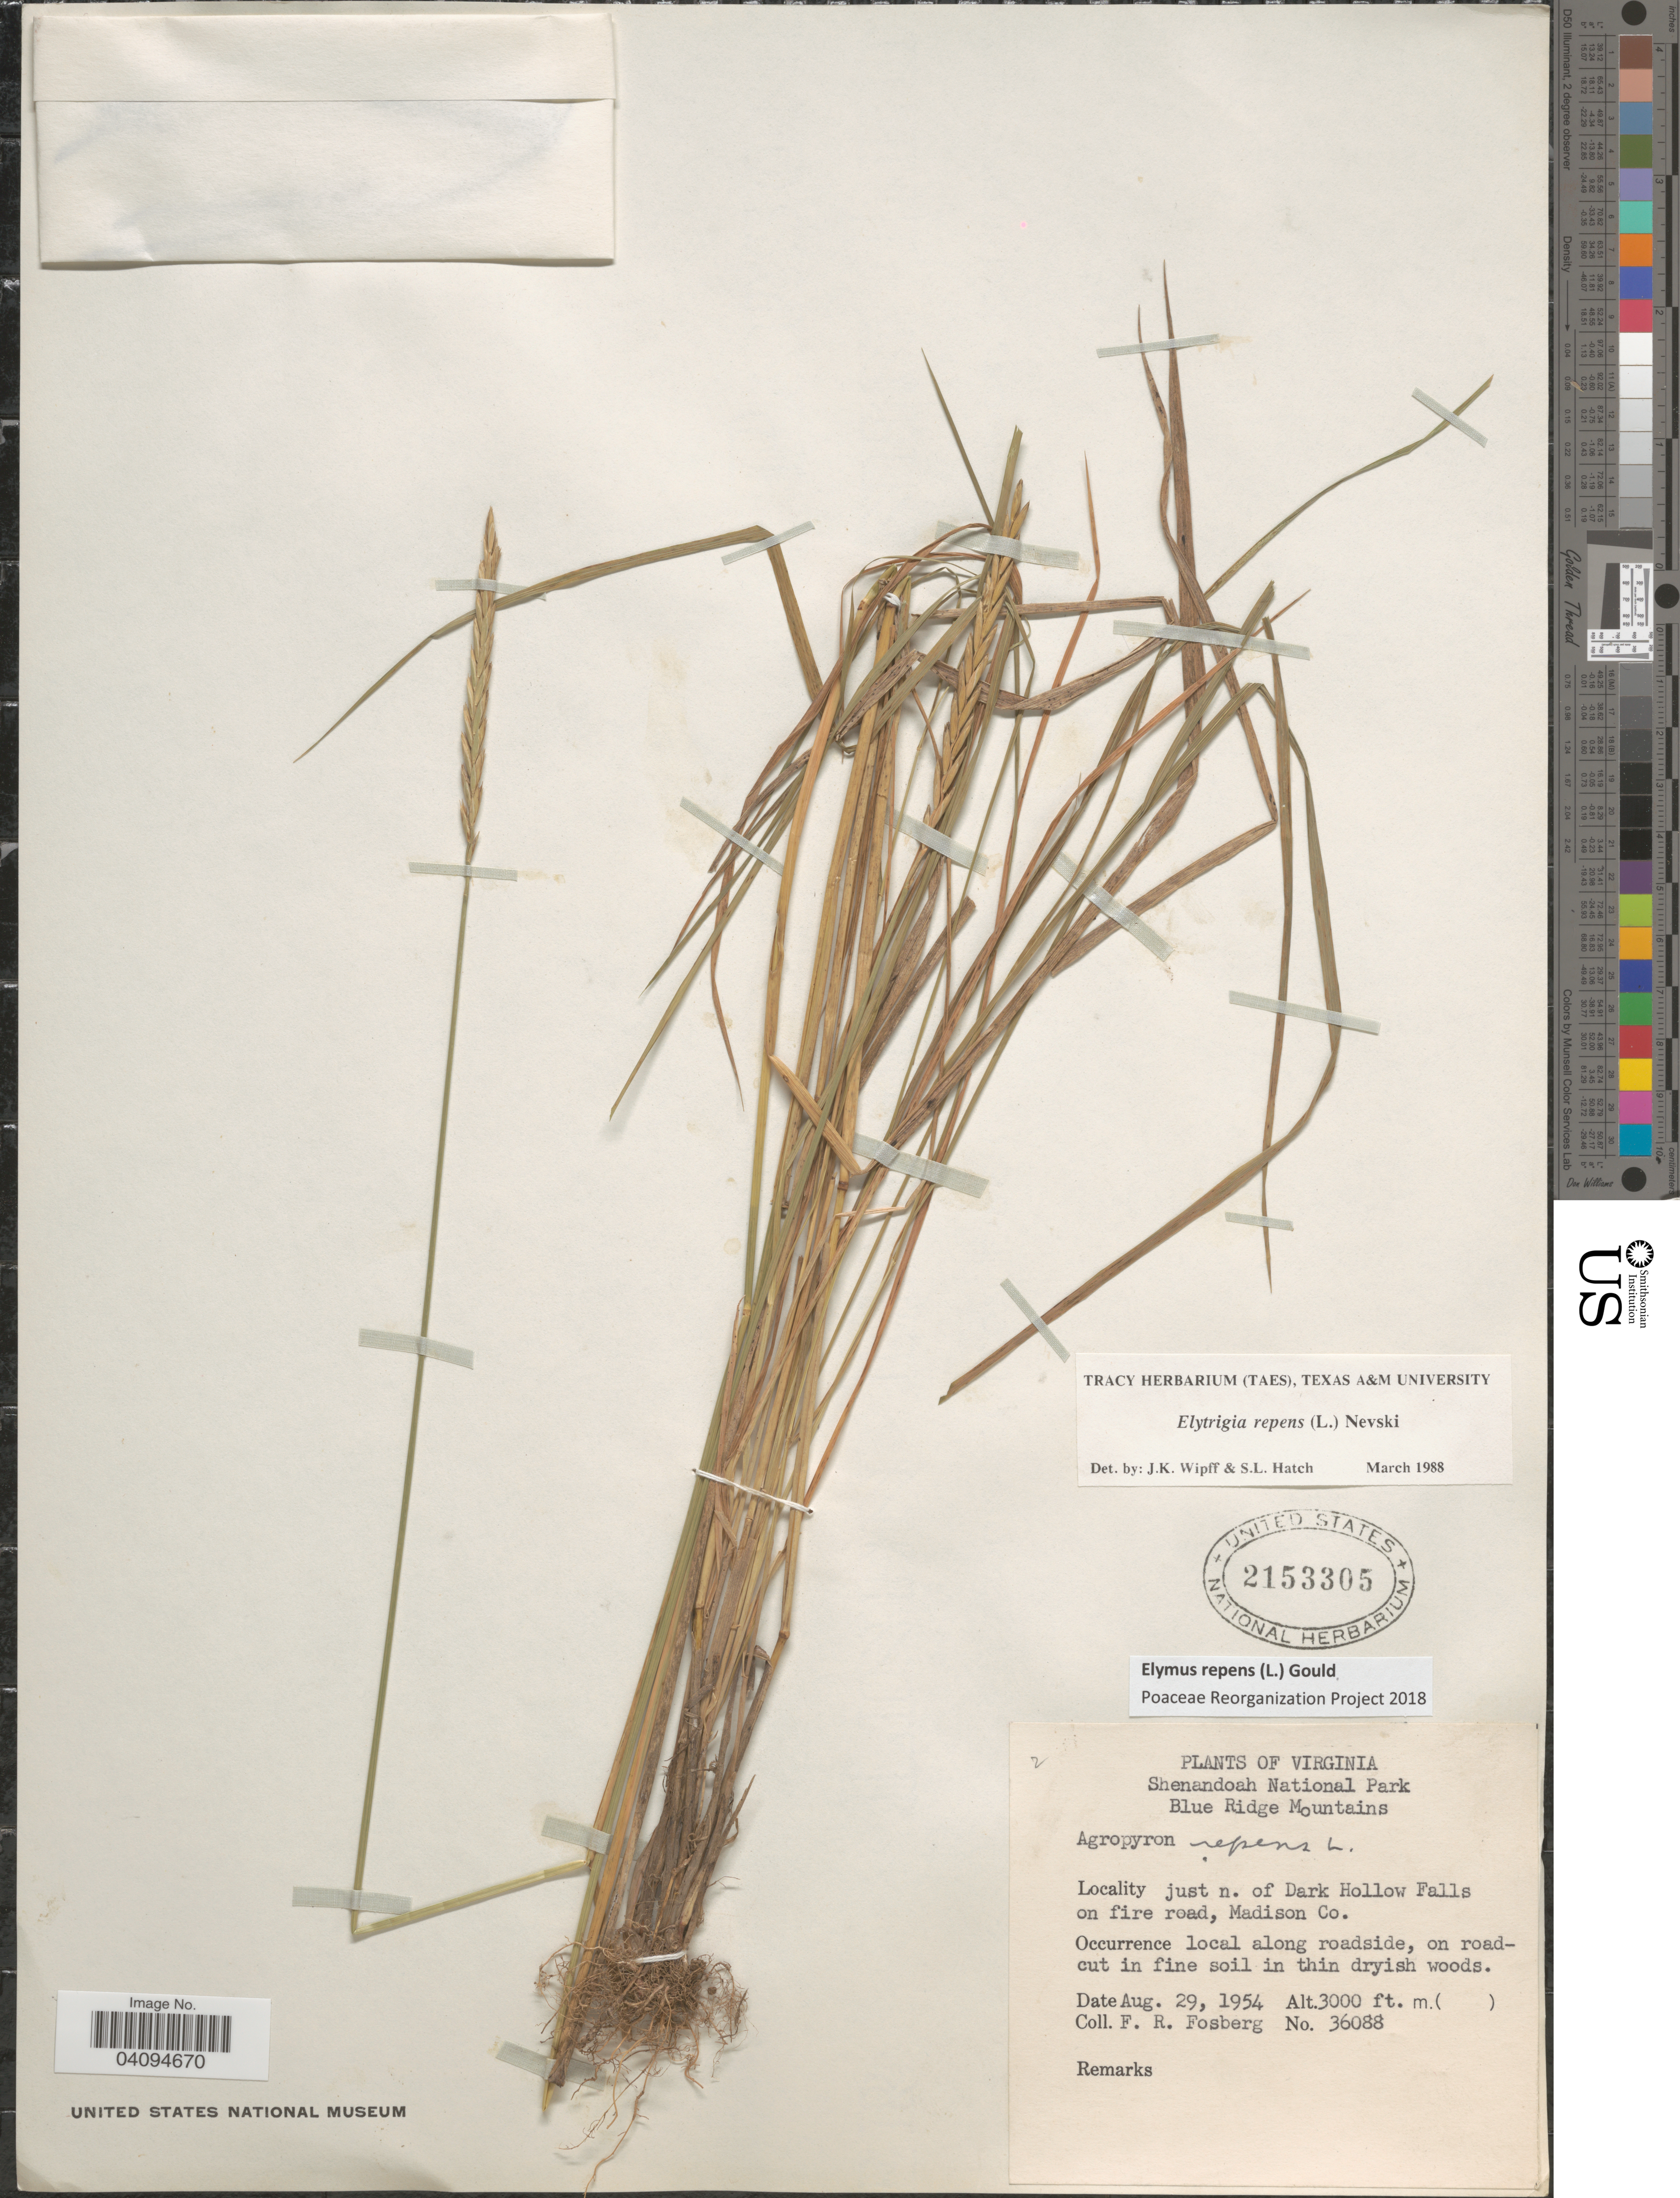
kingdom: Plantae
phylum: Tracheophyta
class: Liliopsida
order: Poales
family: Poaceae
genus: Elymus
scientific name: Elymus repens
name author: (L.) Gould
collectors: F. R. Fosberg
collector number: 36088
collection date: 1954-08-29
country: United States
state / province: Virginia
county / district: Madison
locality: Shenandoah National Park. Blue Ridge Mountains. Just n. of Dark Hollow Falls on fire road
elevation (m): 914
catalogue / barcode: US 2153305